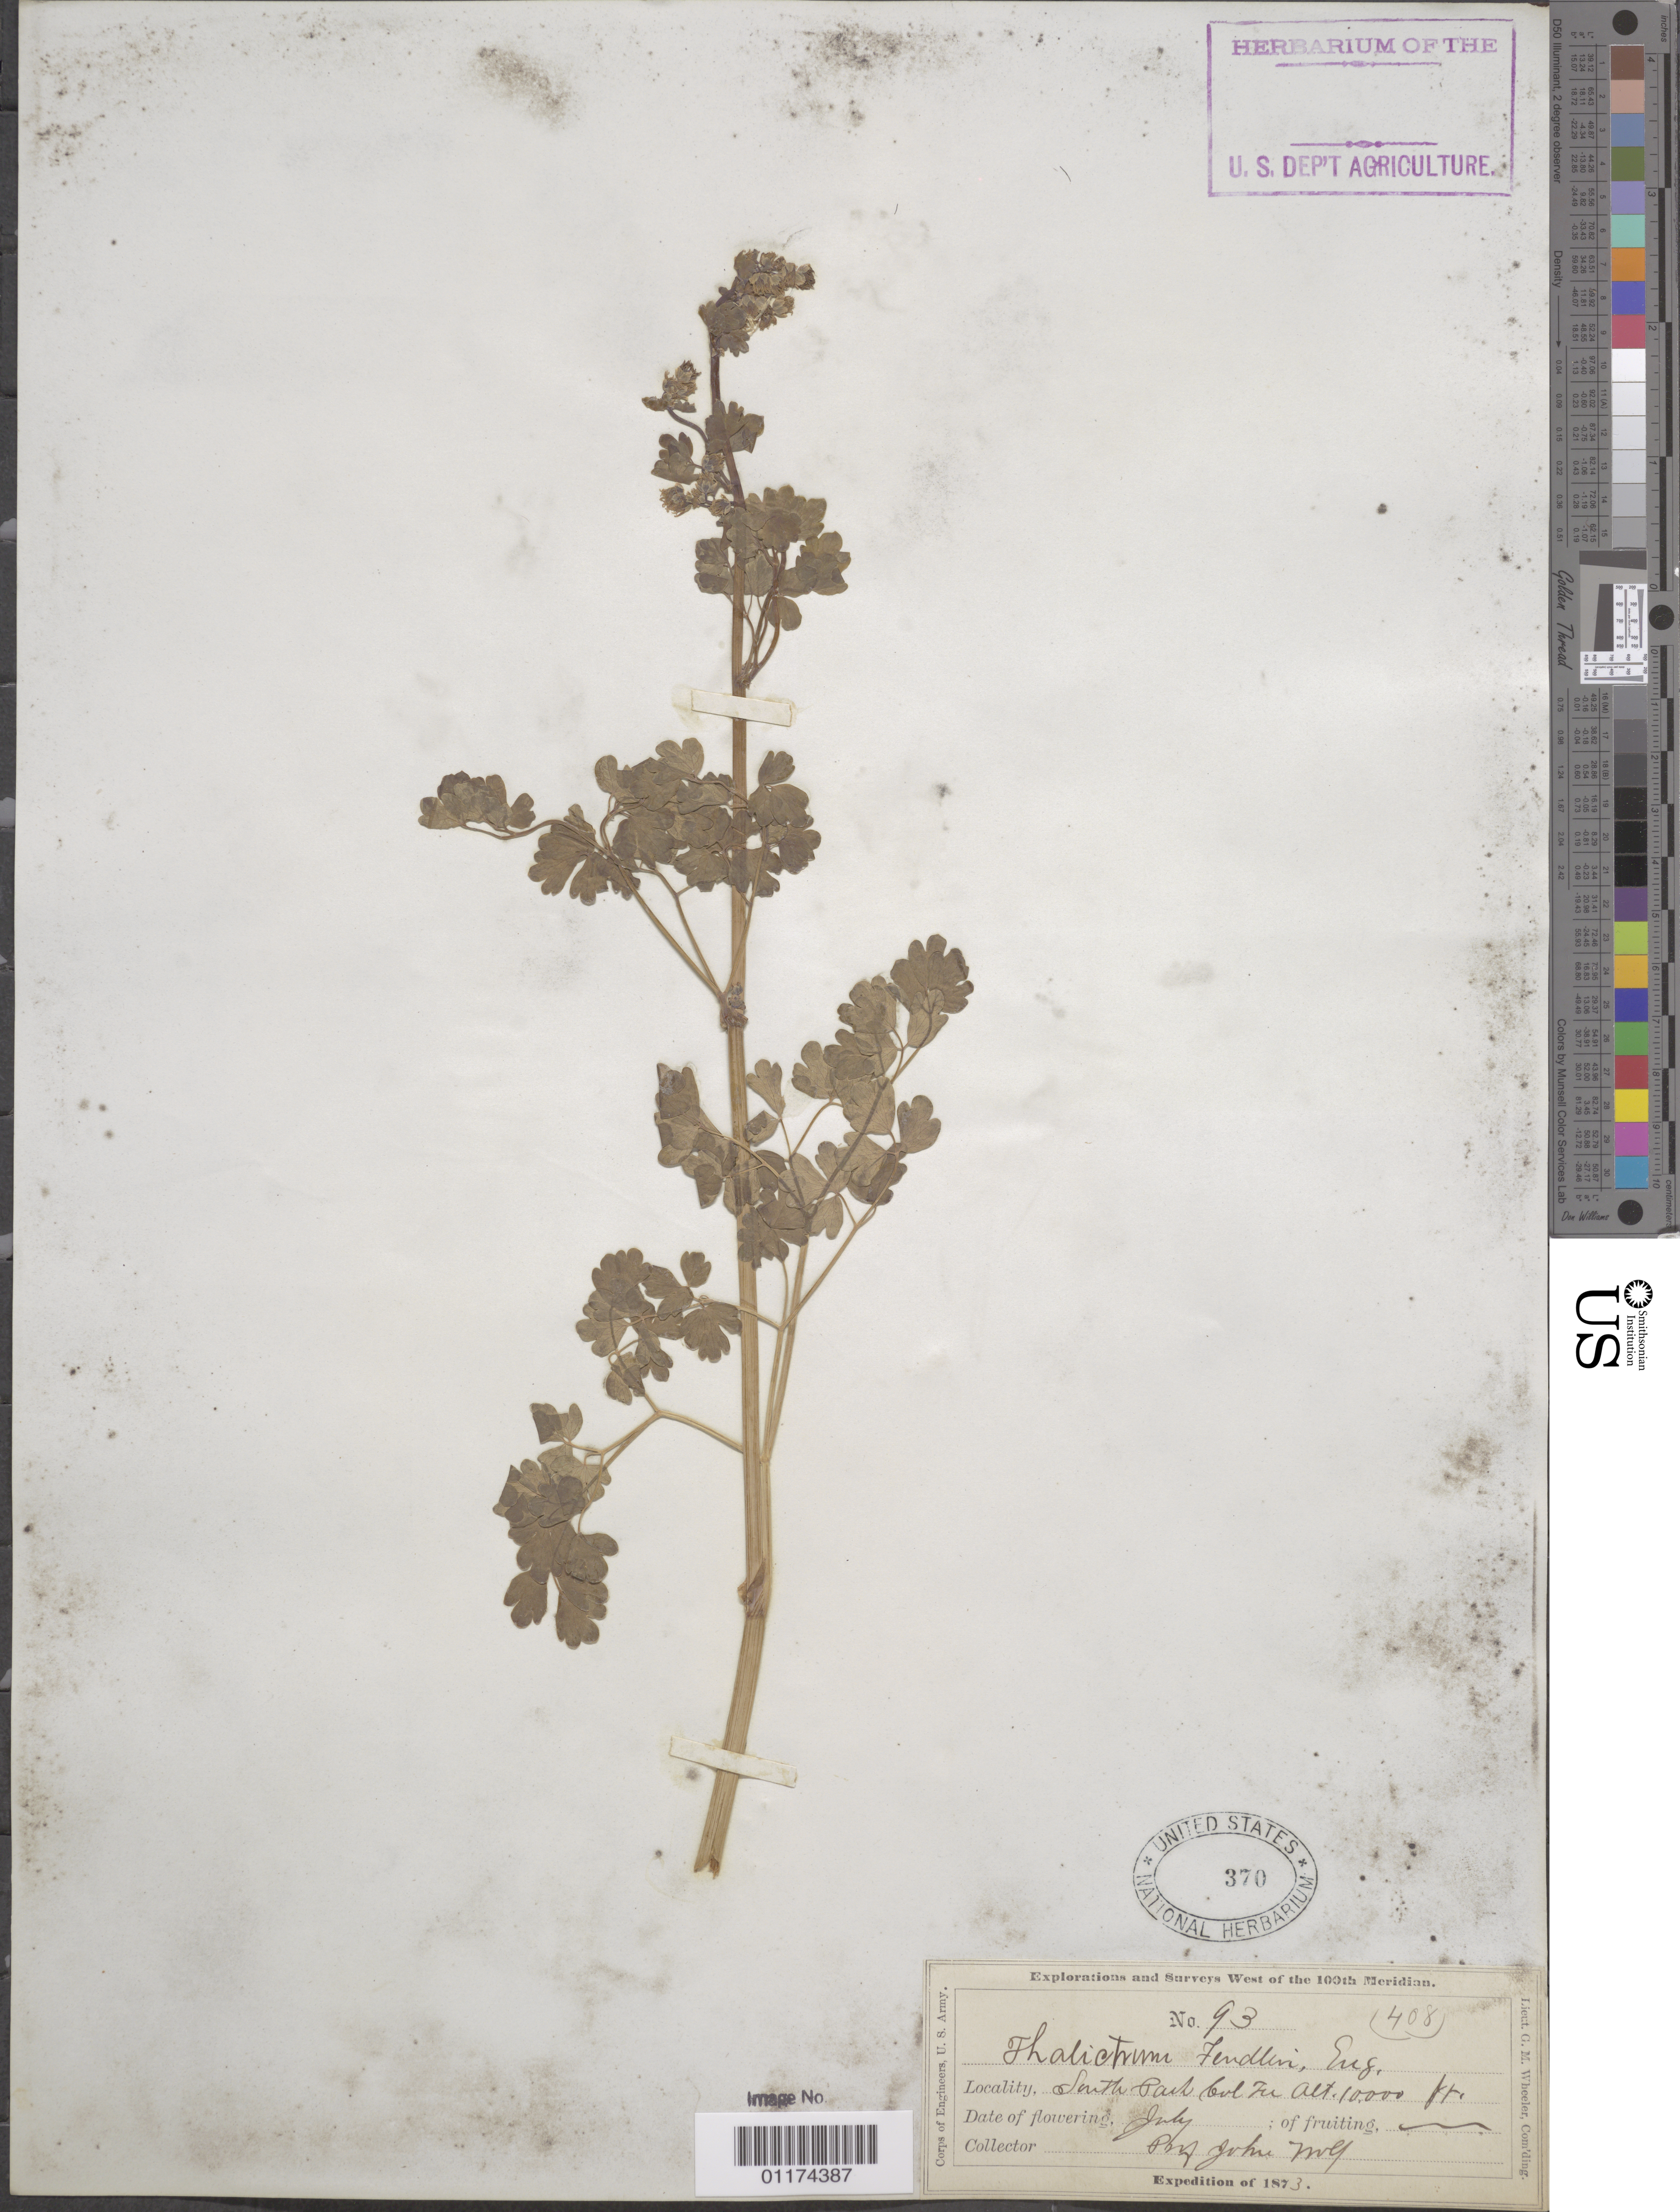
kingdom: Plantae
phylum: Tracheophyta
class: Magnoliopsida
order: Ranunculales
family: Ranunculaceae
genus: Thalictrum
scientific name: Thalictrum fendleri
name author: Engelm. ex A. Gray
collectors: J. Wolf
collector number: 93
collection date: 1873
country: United States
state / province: Colorado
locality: South Park.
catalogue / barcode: US 370